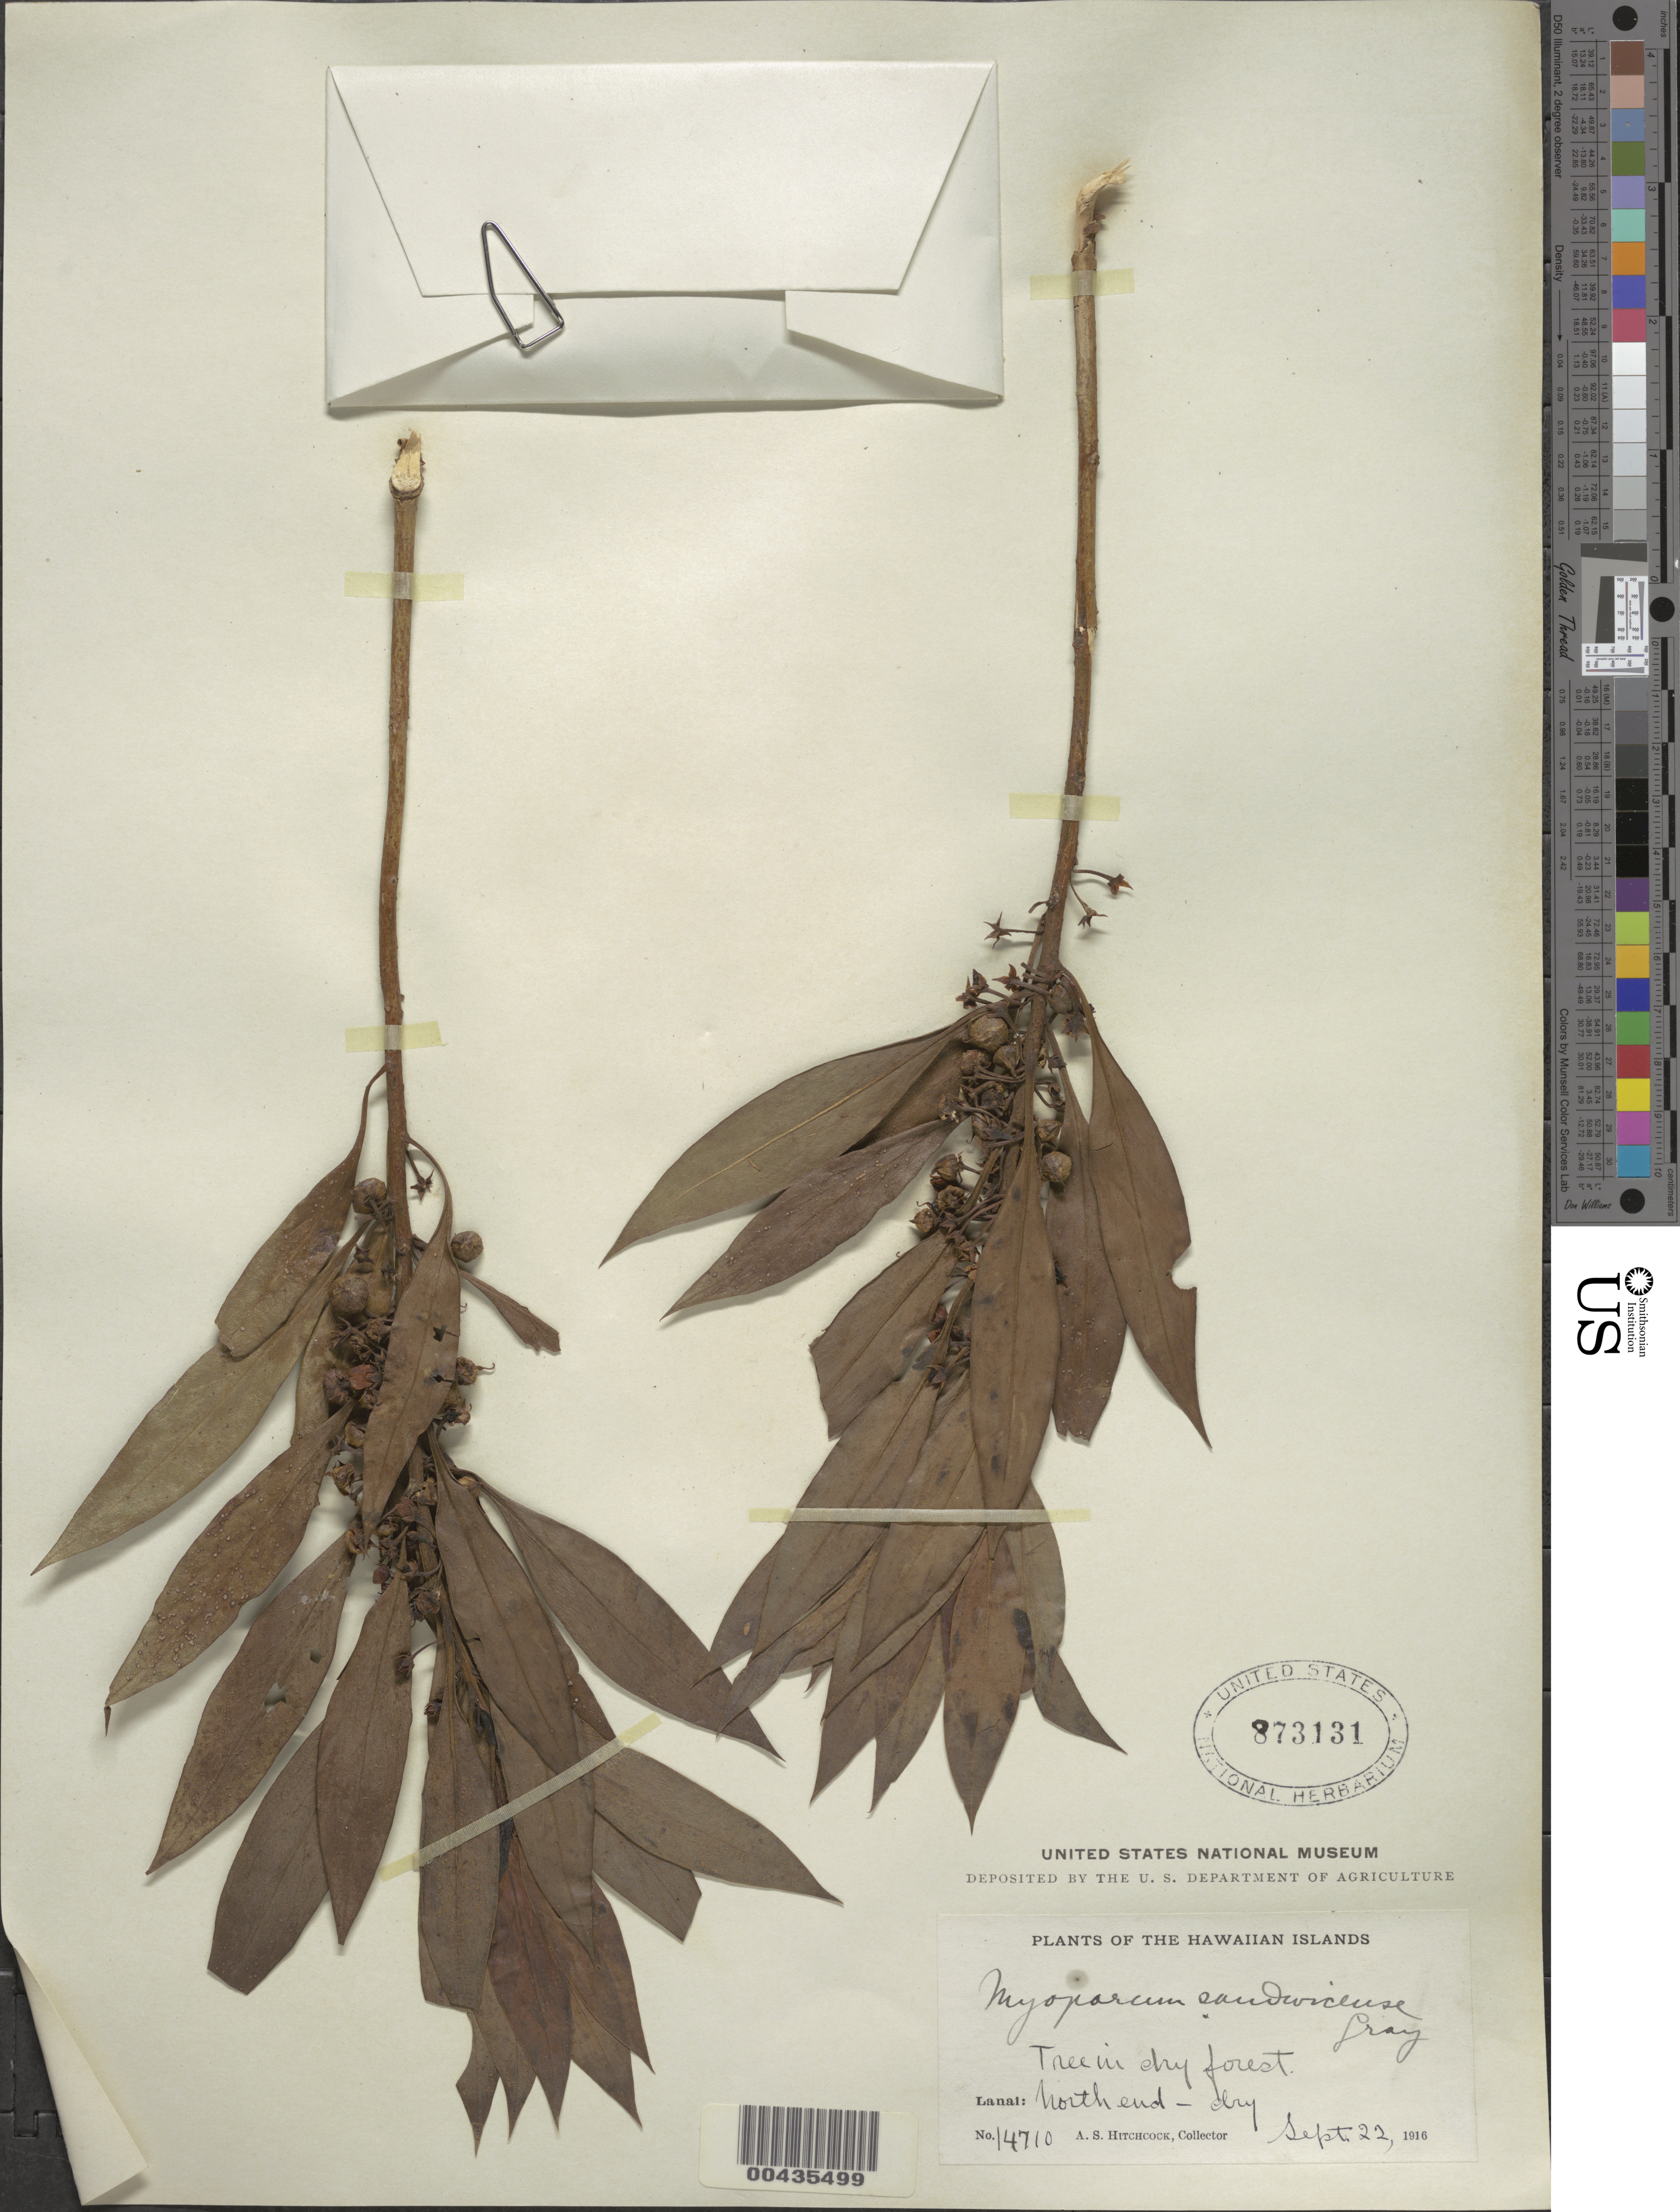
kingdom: Plantae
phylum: Tracheophyta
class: Magnoliopsida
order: Lamiales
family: Scrophulariaceae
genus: Myoporum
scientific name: Myoporum sandwicense subsp. lanaiense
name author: (G.L. Webster) Chinnock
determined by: Wagner, W. L., (BOT), Smithsonian Institution - National Museum of Natural History (UNITED STATES)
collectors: A. S. Hitchcock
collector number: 14710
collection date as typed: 22 Sep 1916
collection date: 1916-09-22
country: United States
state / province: Hawaii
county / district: Maui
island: Lana'i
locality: N end of Lanai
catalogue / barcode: US 873131